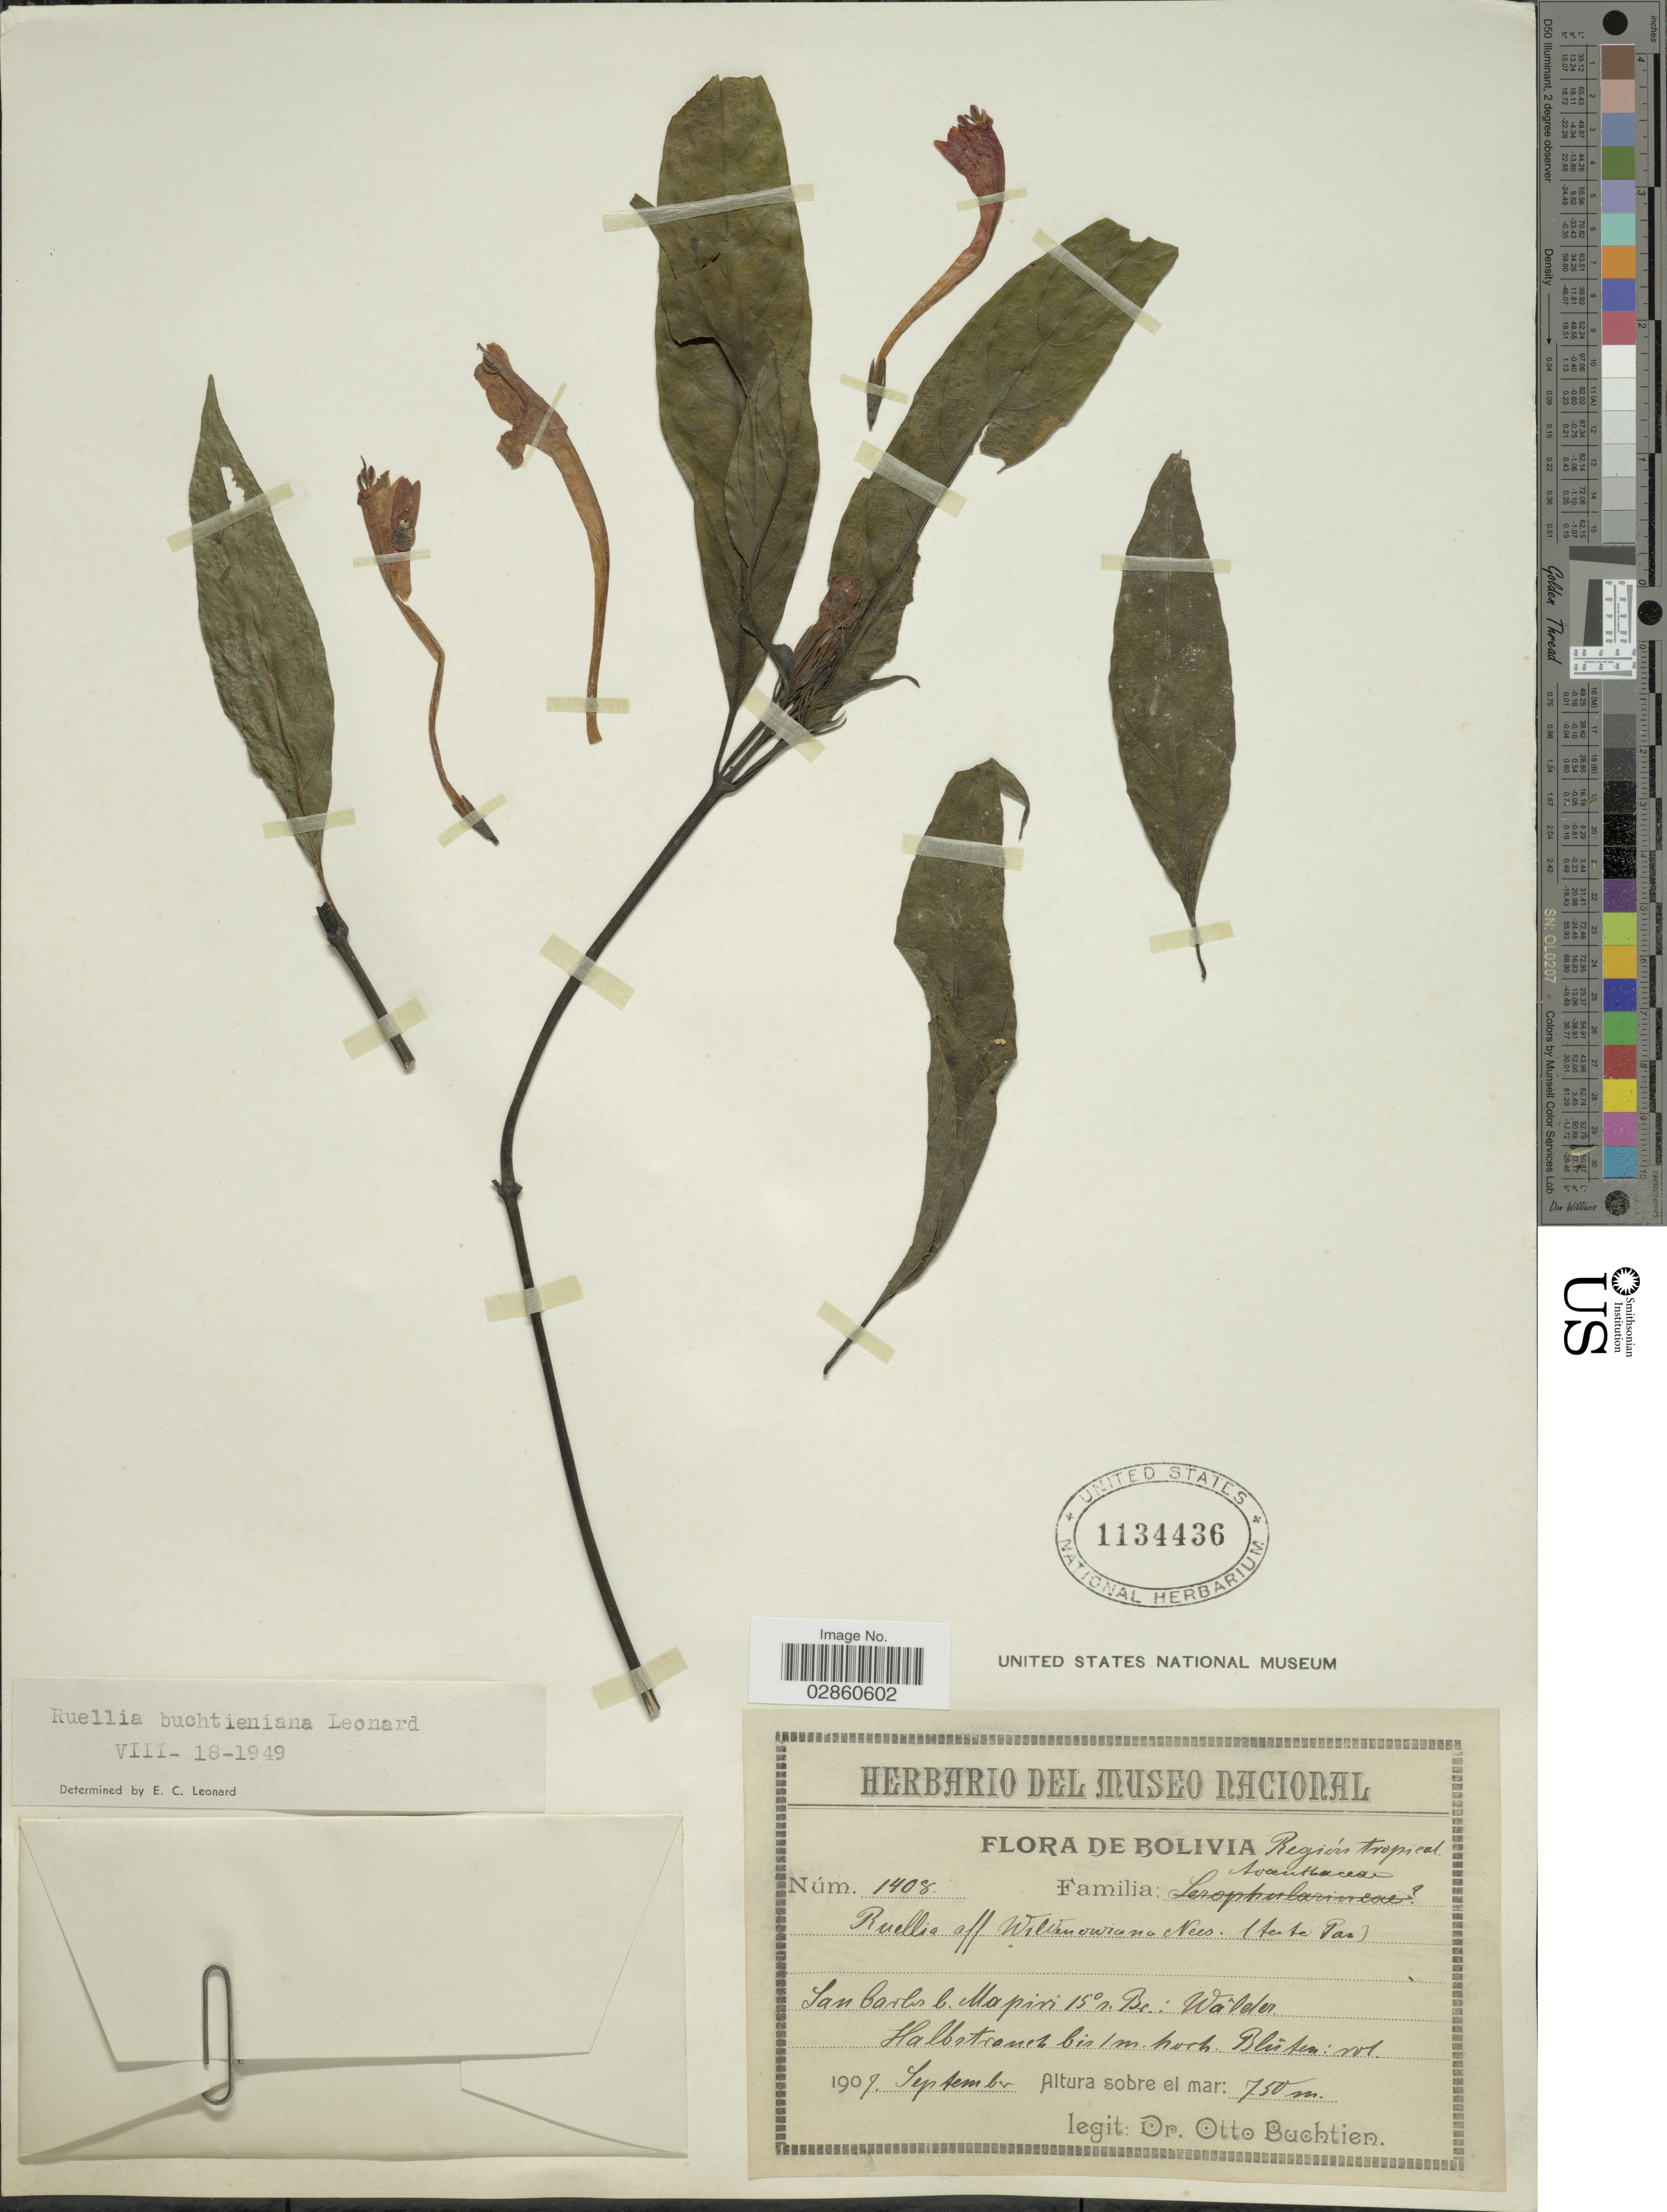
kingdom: Plantae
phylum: Tracheophyta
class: Magnoliopsida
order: Lamiales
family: Acanthaceae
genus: Ruellia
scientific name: Ruellia haenkeana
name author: (Nees) Wassh.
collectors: O. Buchtien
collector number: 1408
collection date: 1907-09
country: Bolivia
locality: Región tropical. San Carlos b. Mapiri 15° r. Br.: Wälder.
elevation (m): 750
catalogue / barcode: US 1134436